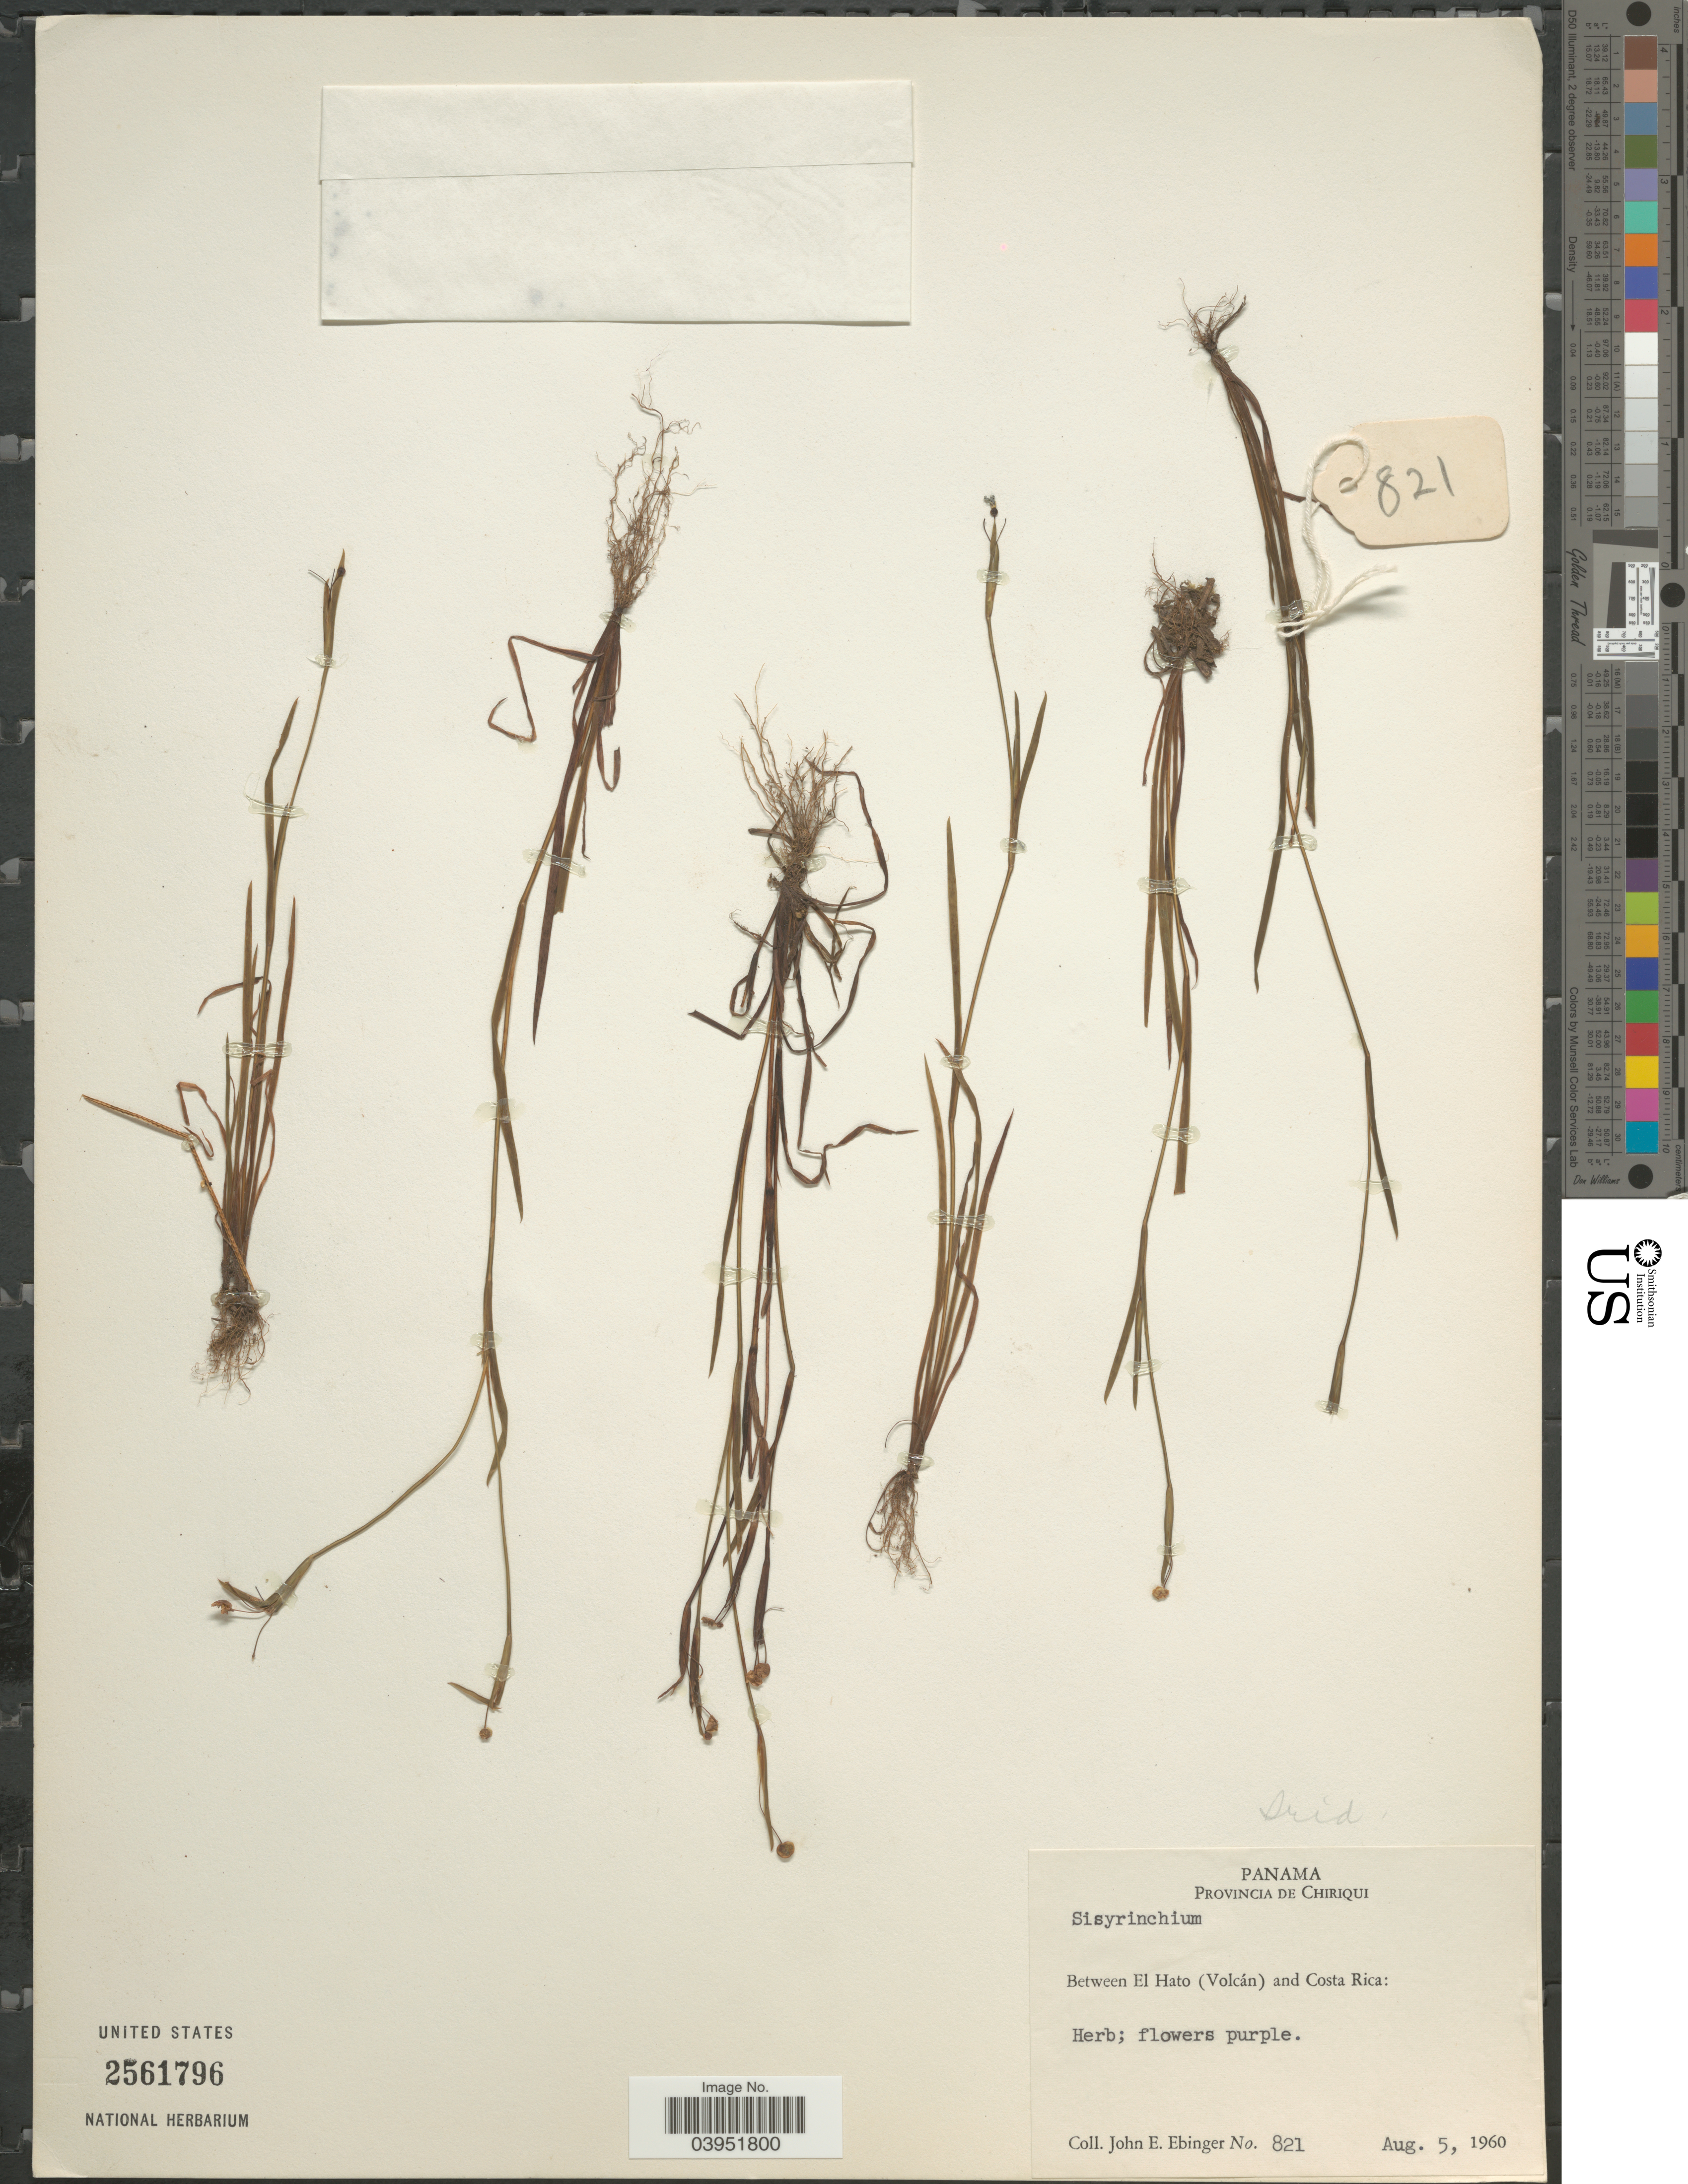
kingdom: Plantae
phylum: Tracheophyta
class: Liliopsida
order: Asparagales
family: Iridaceae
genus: Sisyrinchium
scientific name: Sisyrinchium rosulatum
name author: E.P. Bicknell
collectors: J. Ebinger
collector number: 821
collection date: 1960-08-05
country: Panama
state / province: Chiriqui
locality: Between El Hato (Volcán) and Costa Rica.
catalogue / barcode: US 2561796